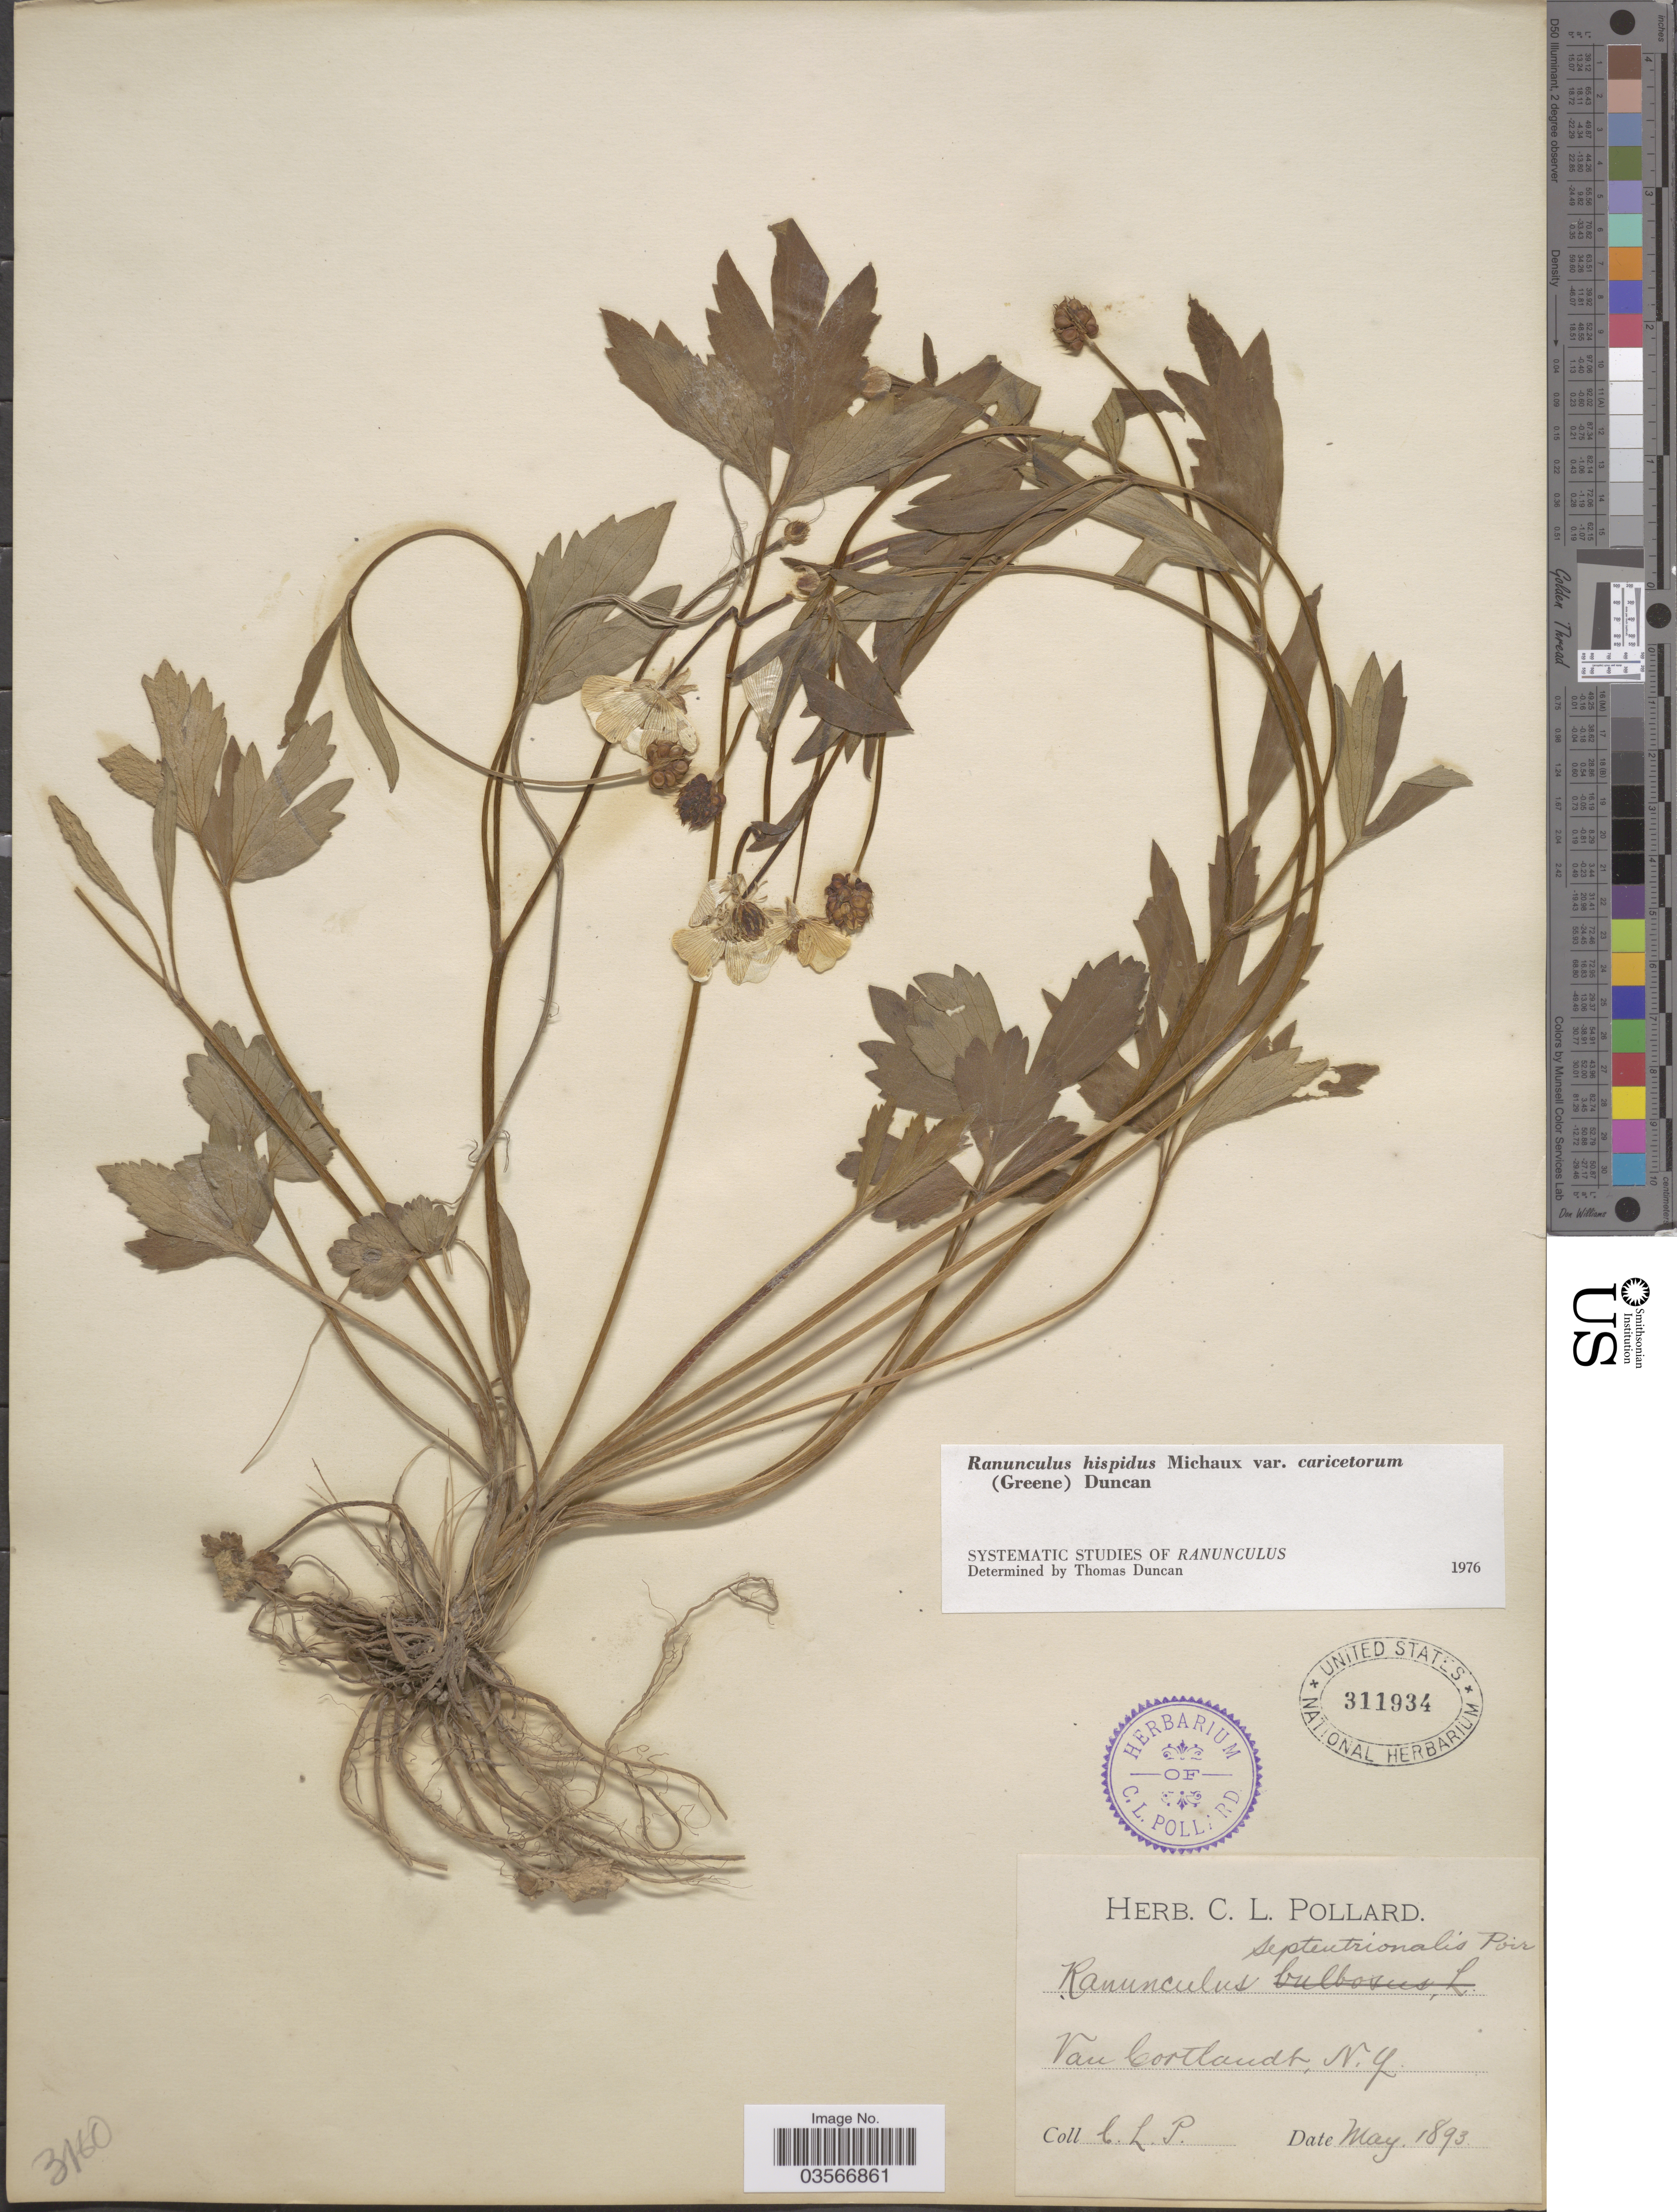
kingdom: Plantae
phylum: Tracheophyta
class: Magnoliopsida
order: Ranunculales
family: Ranunculaceae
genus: Ranunculus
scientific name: Ranunculus hispidus var. caricetorum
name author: Michx.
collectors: C. L. Pollard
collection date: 1893-05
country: United States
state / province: New York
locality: Van Cortlandt.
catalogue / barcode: US 311934